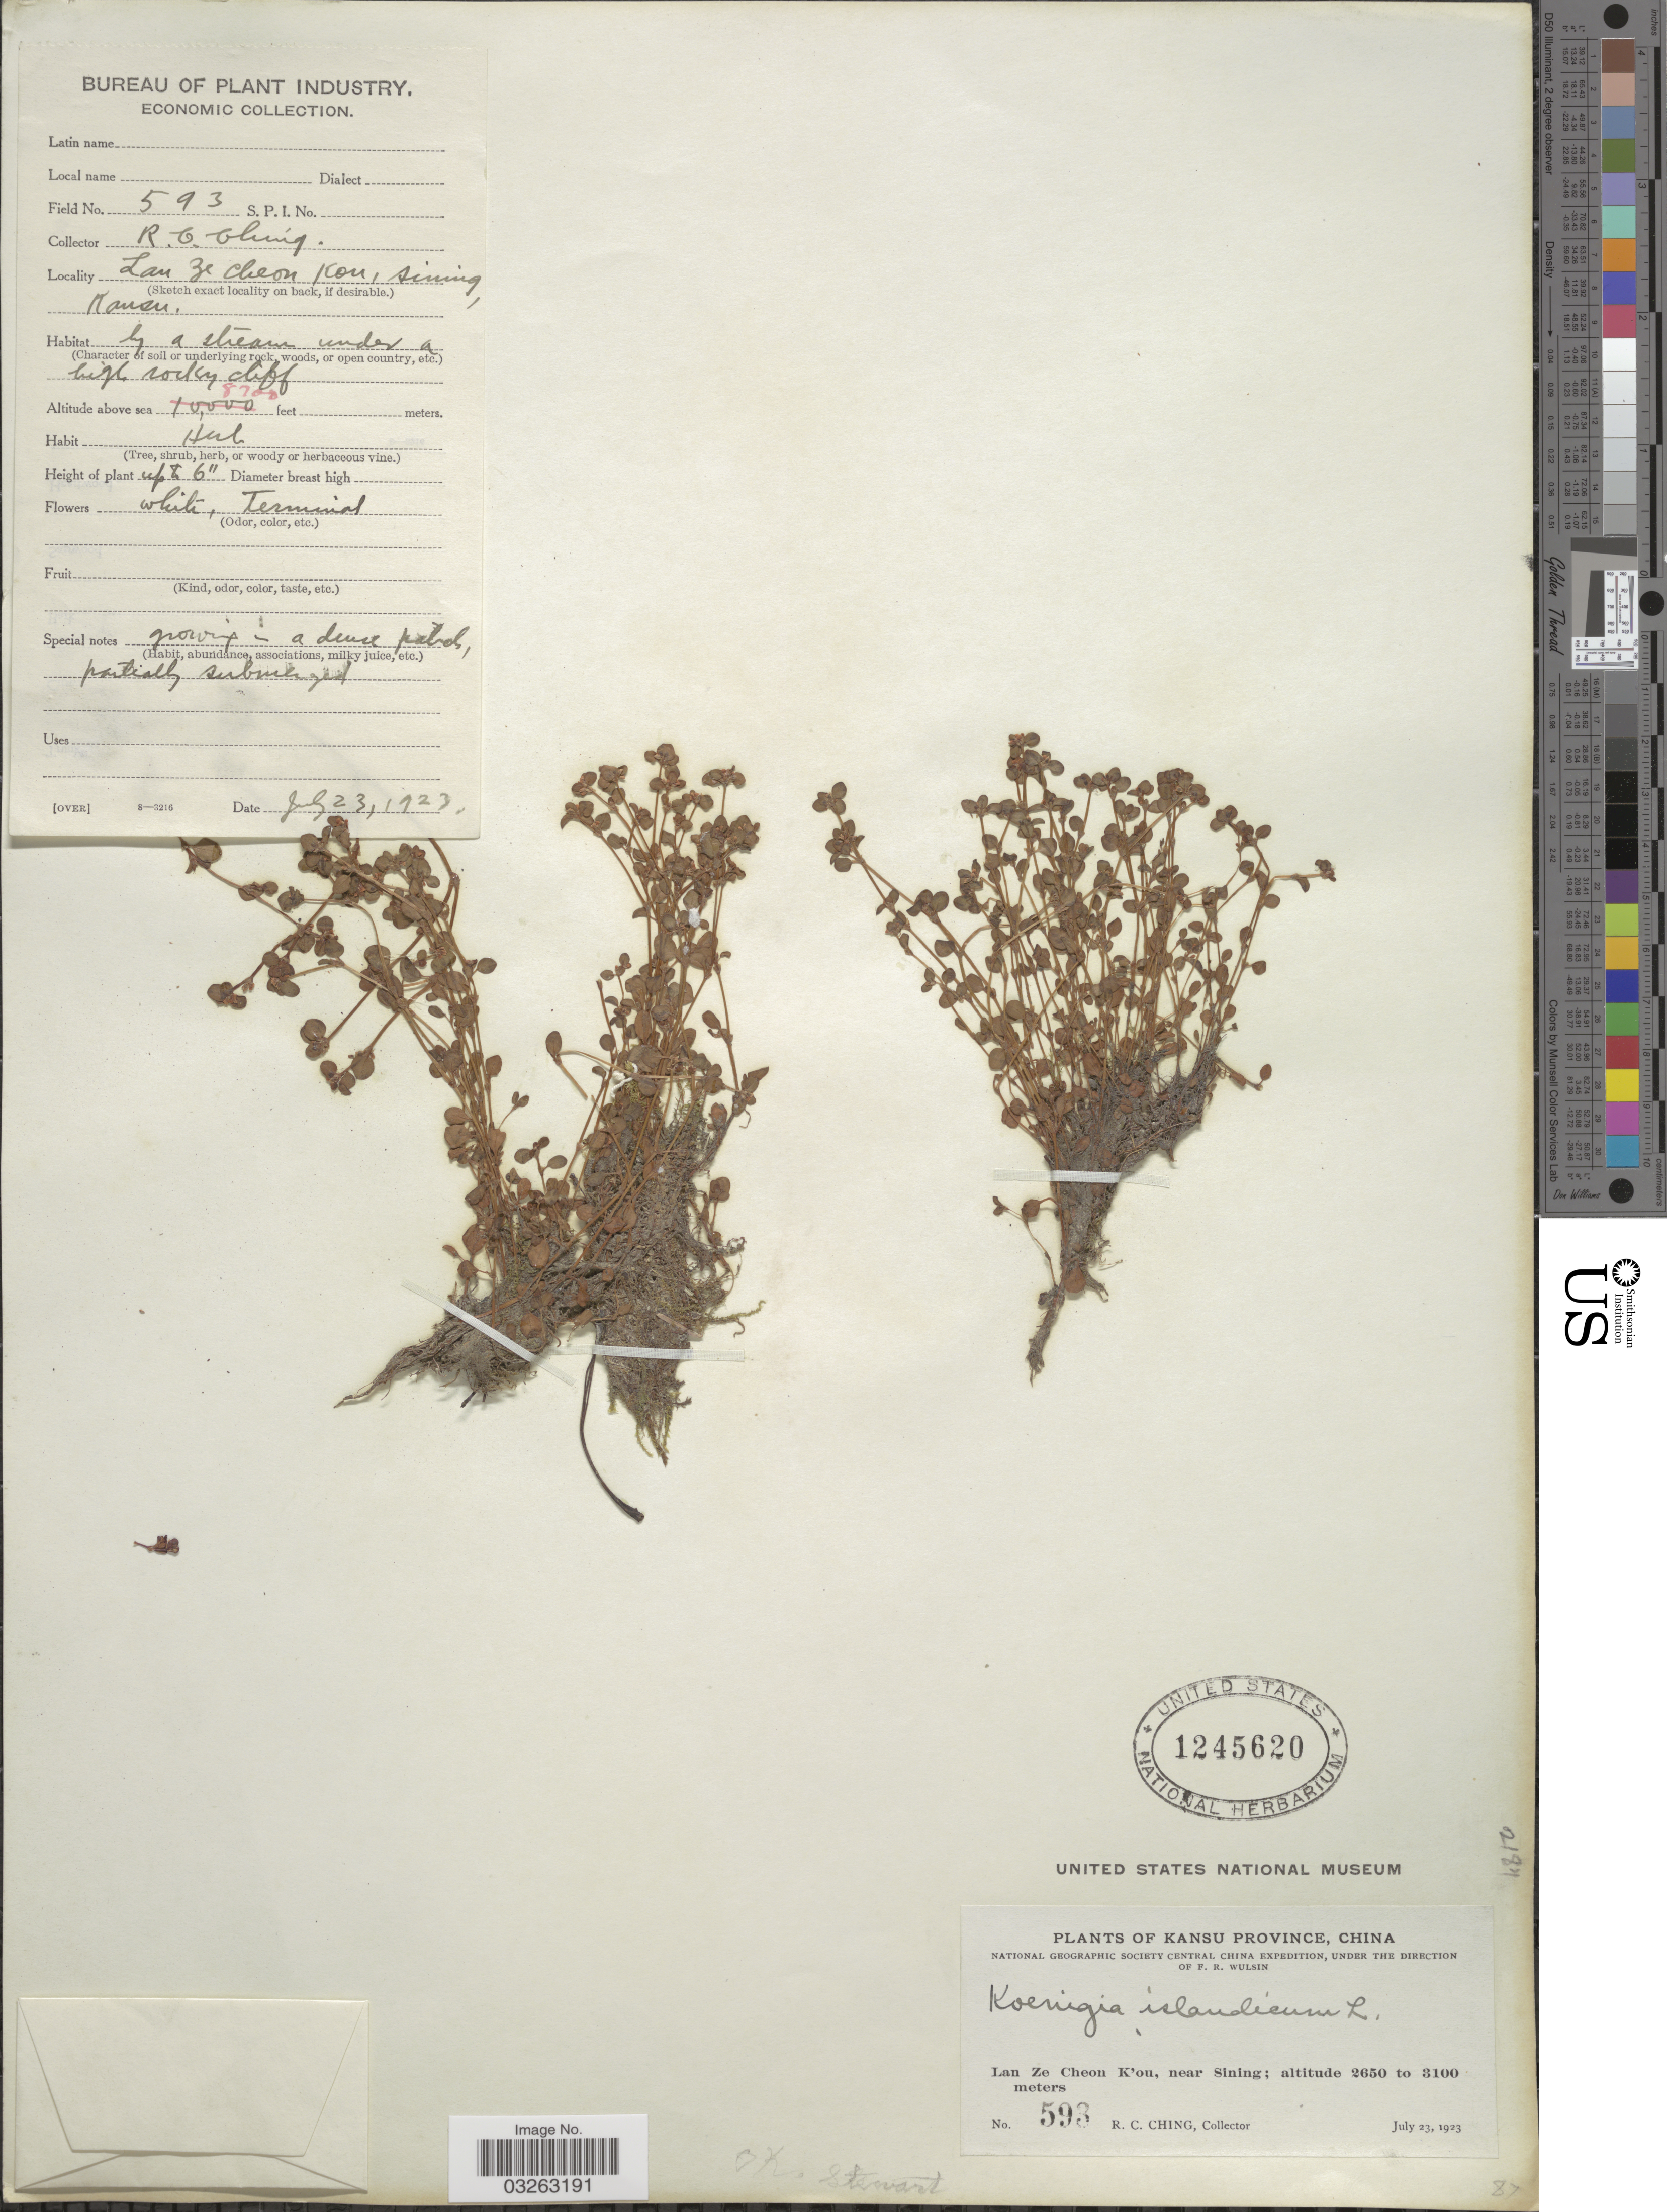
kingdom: Plantae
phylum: Tracheophyta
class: Magnoliopsida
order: Caryophyllales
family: Polygonaceae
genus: Koenigia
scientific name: Koenigia islandica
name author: L.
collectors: R. C. Ching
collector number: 593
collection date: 1923-07-23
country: China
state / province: Gansu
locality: Kansu Province, Lan Ze Cheon K'ou, near Sining.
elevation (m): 2650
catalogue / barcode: US 1245620